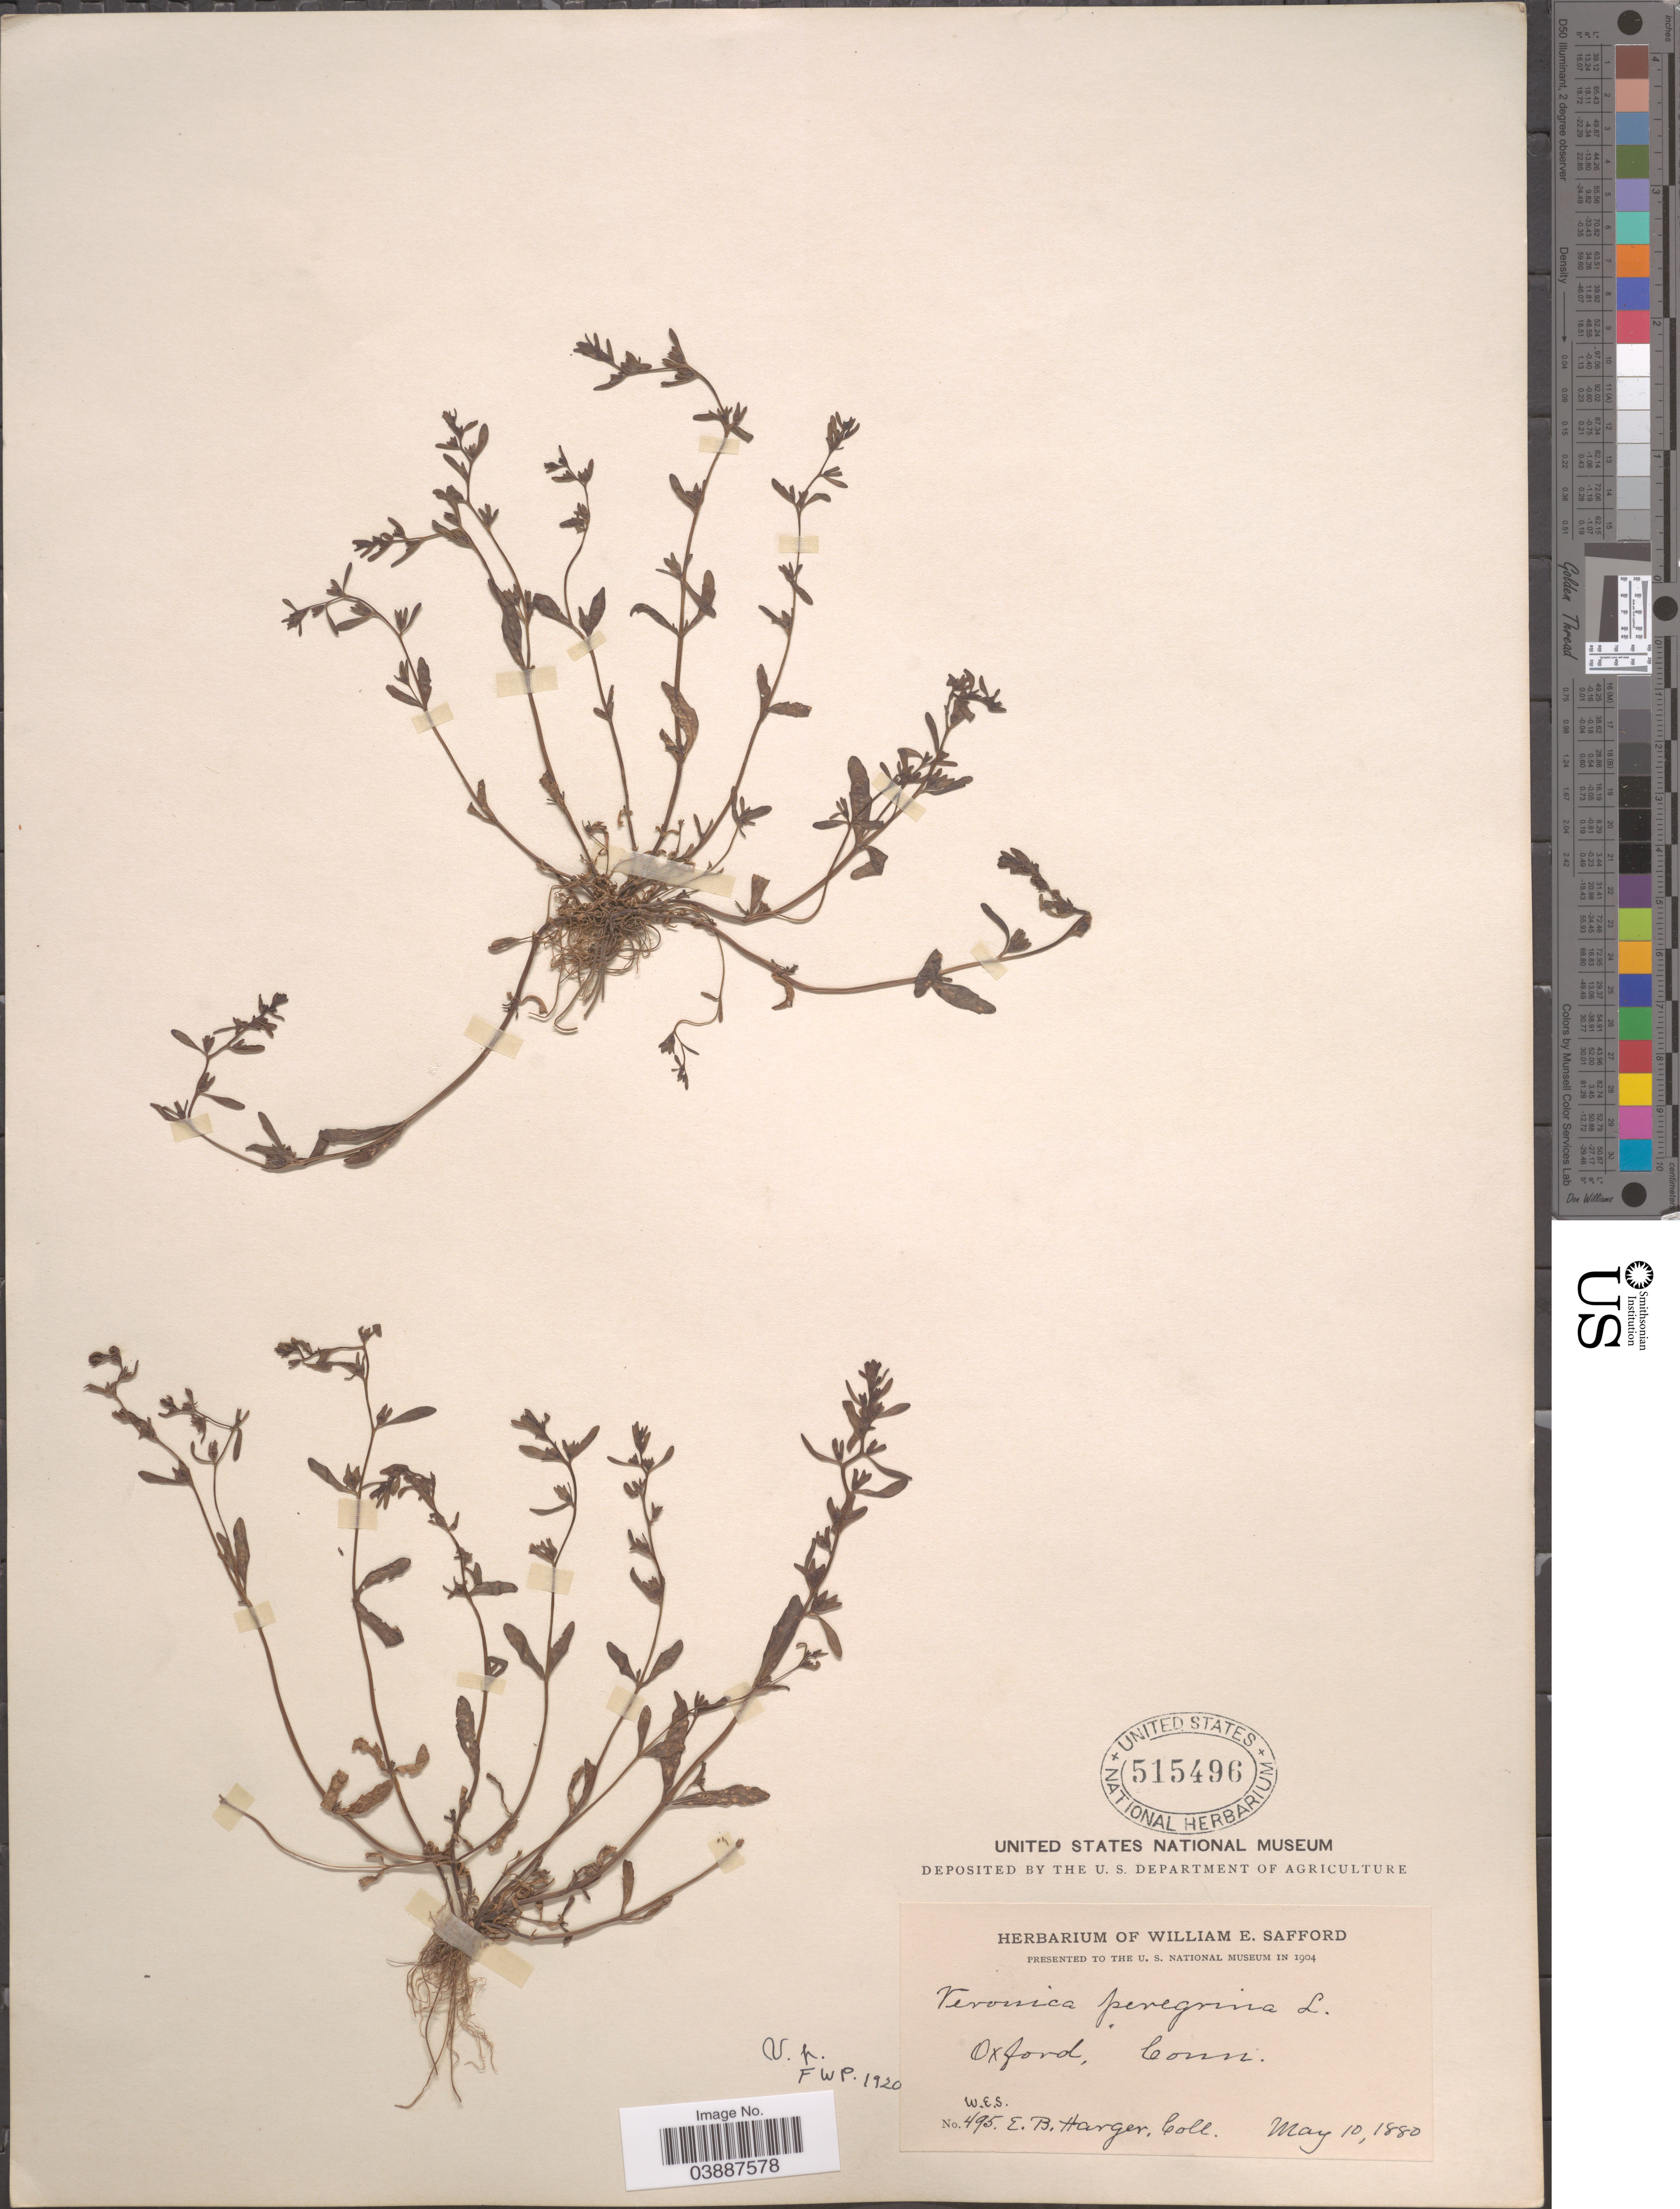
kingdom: Plantae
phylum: Tracheophyta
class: Magnoliopsida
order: Lamiales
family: Plantaginaceae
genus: Veronica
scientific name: Veronica peregrina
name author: L.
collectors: E. B. Harger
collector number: W.E.S.495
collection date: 1880-05-10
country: United States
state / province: Connecticut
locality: Oxford.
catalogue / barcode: US 515496